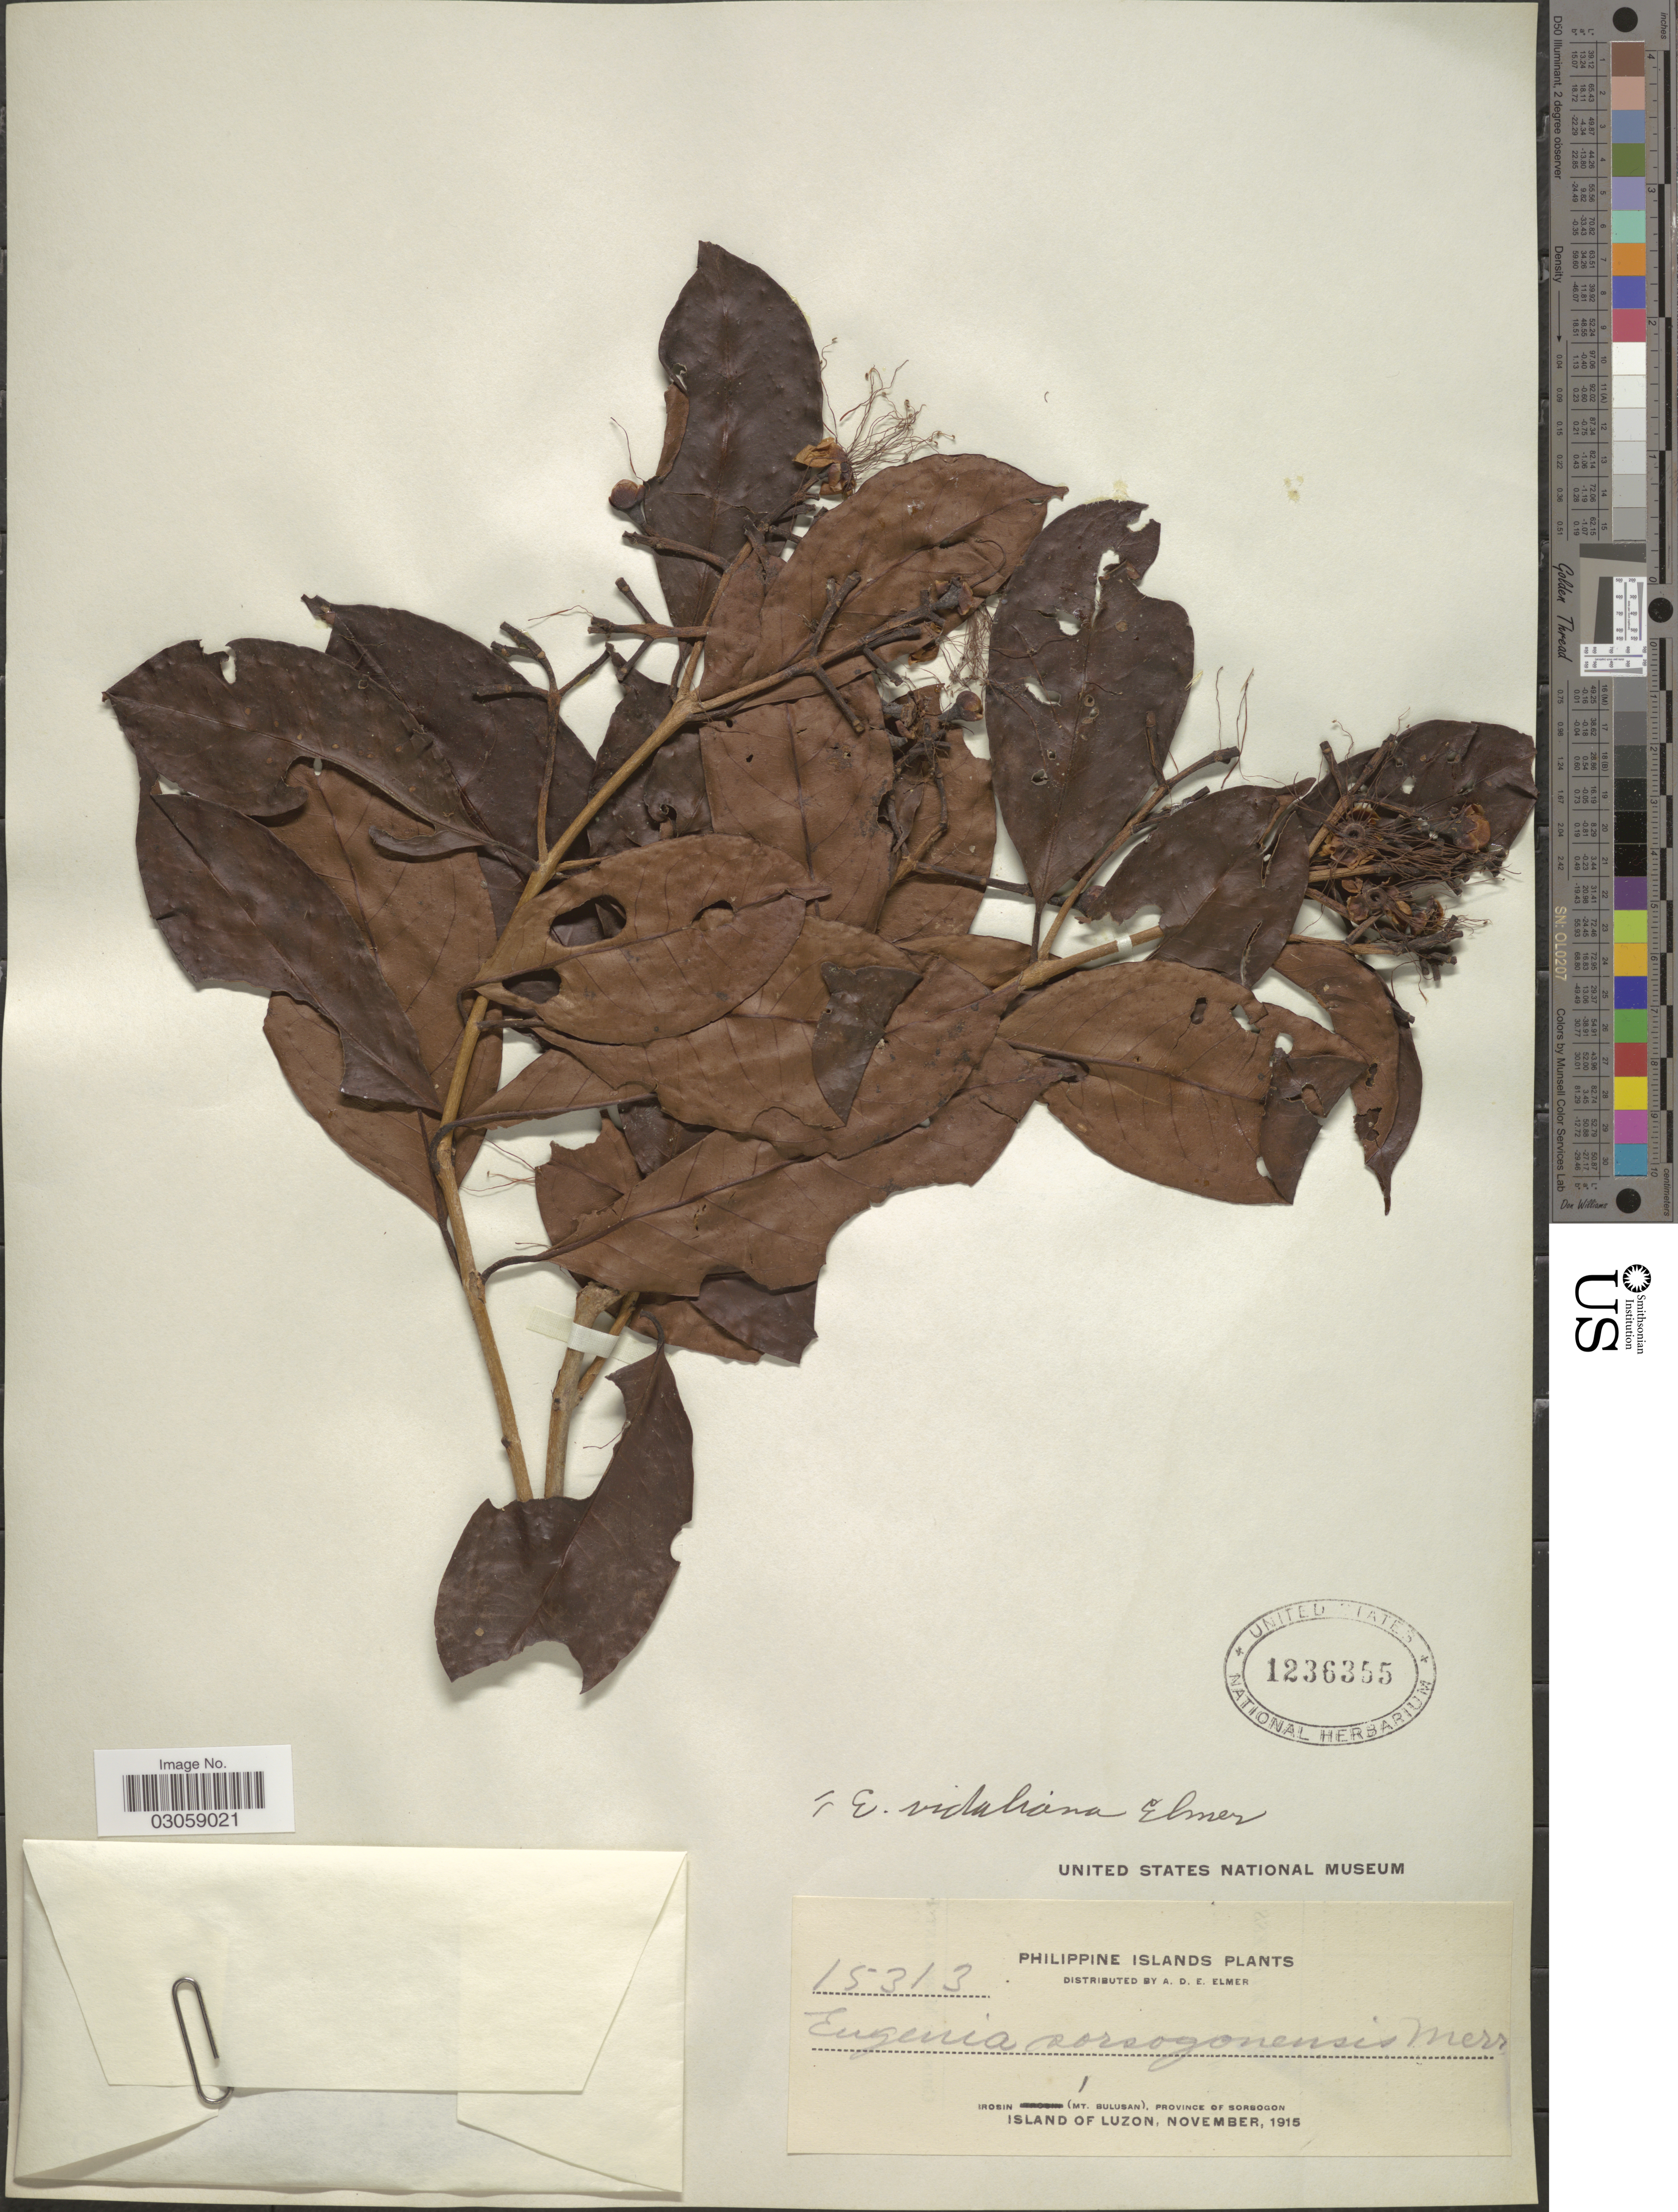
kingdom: Plantae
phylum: Tracheophyta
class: Magnoliopsida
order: Myrtales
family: Myrtaceae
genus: Syzygium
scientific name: Syzygium vidalianum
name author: (Elmer) Merr.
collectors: A. D. E. Elmer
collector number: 15313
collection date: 1915-11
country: Philippines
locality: Philippine Islands, Irosin (Mt. Bulusan), Province of Sorsogon, Island of Luzon.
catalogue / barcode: US 1236355